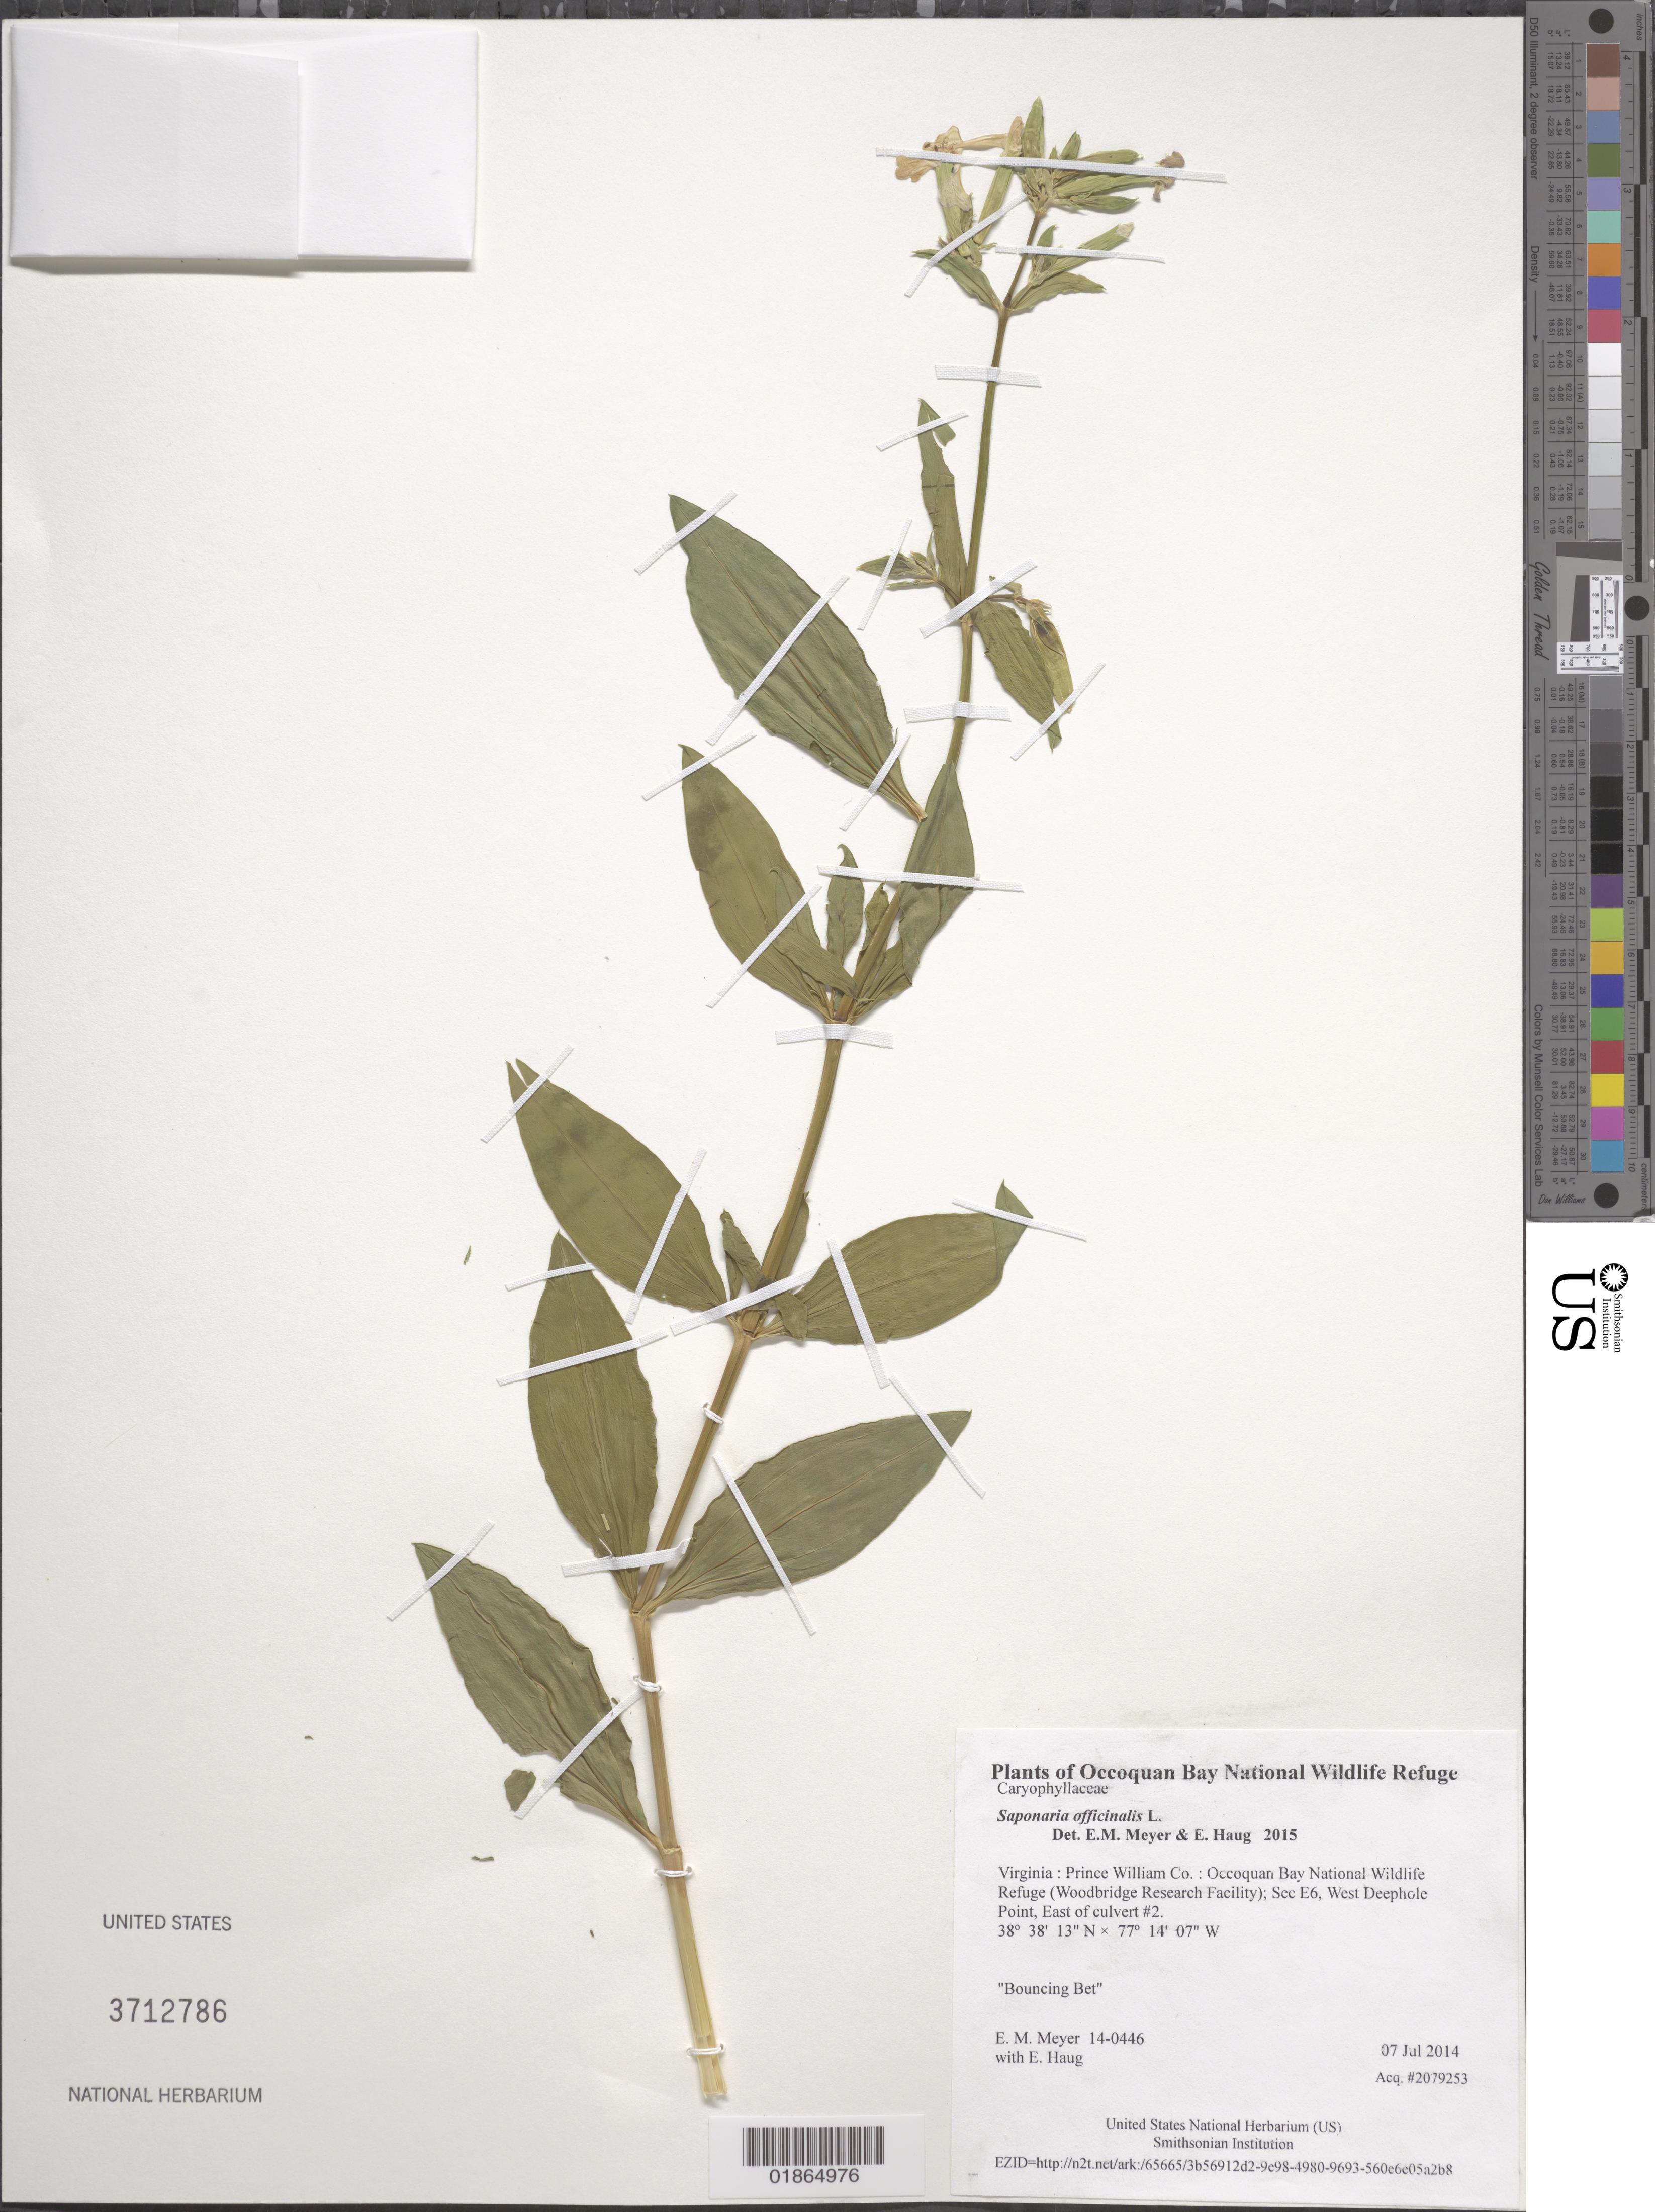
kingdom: Plantae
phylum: Tracheophyta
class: Magnoliopsida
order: Caryophyllales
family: Caryophyllaceae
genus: Saponaria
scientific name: Saponaria officinalis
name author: L.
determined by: Meyer, E. M.; Haug, E.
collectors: E. M. Meyer & E. Haug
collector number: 14-0446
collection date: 2014-07-07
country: United States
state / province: Virginia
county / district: Prince William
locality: Occoquan Bay National Wildlife Refuge (Woodbridge Research Facility); Sec E6, West Deephole Point, East of culvert #2.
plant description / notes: Bouncing Bet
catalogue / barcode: US 3712786